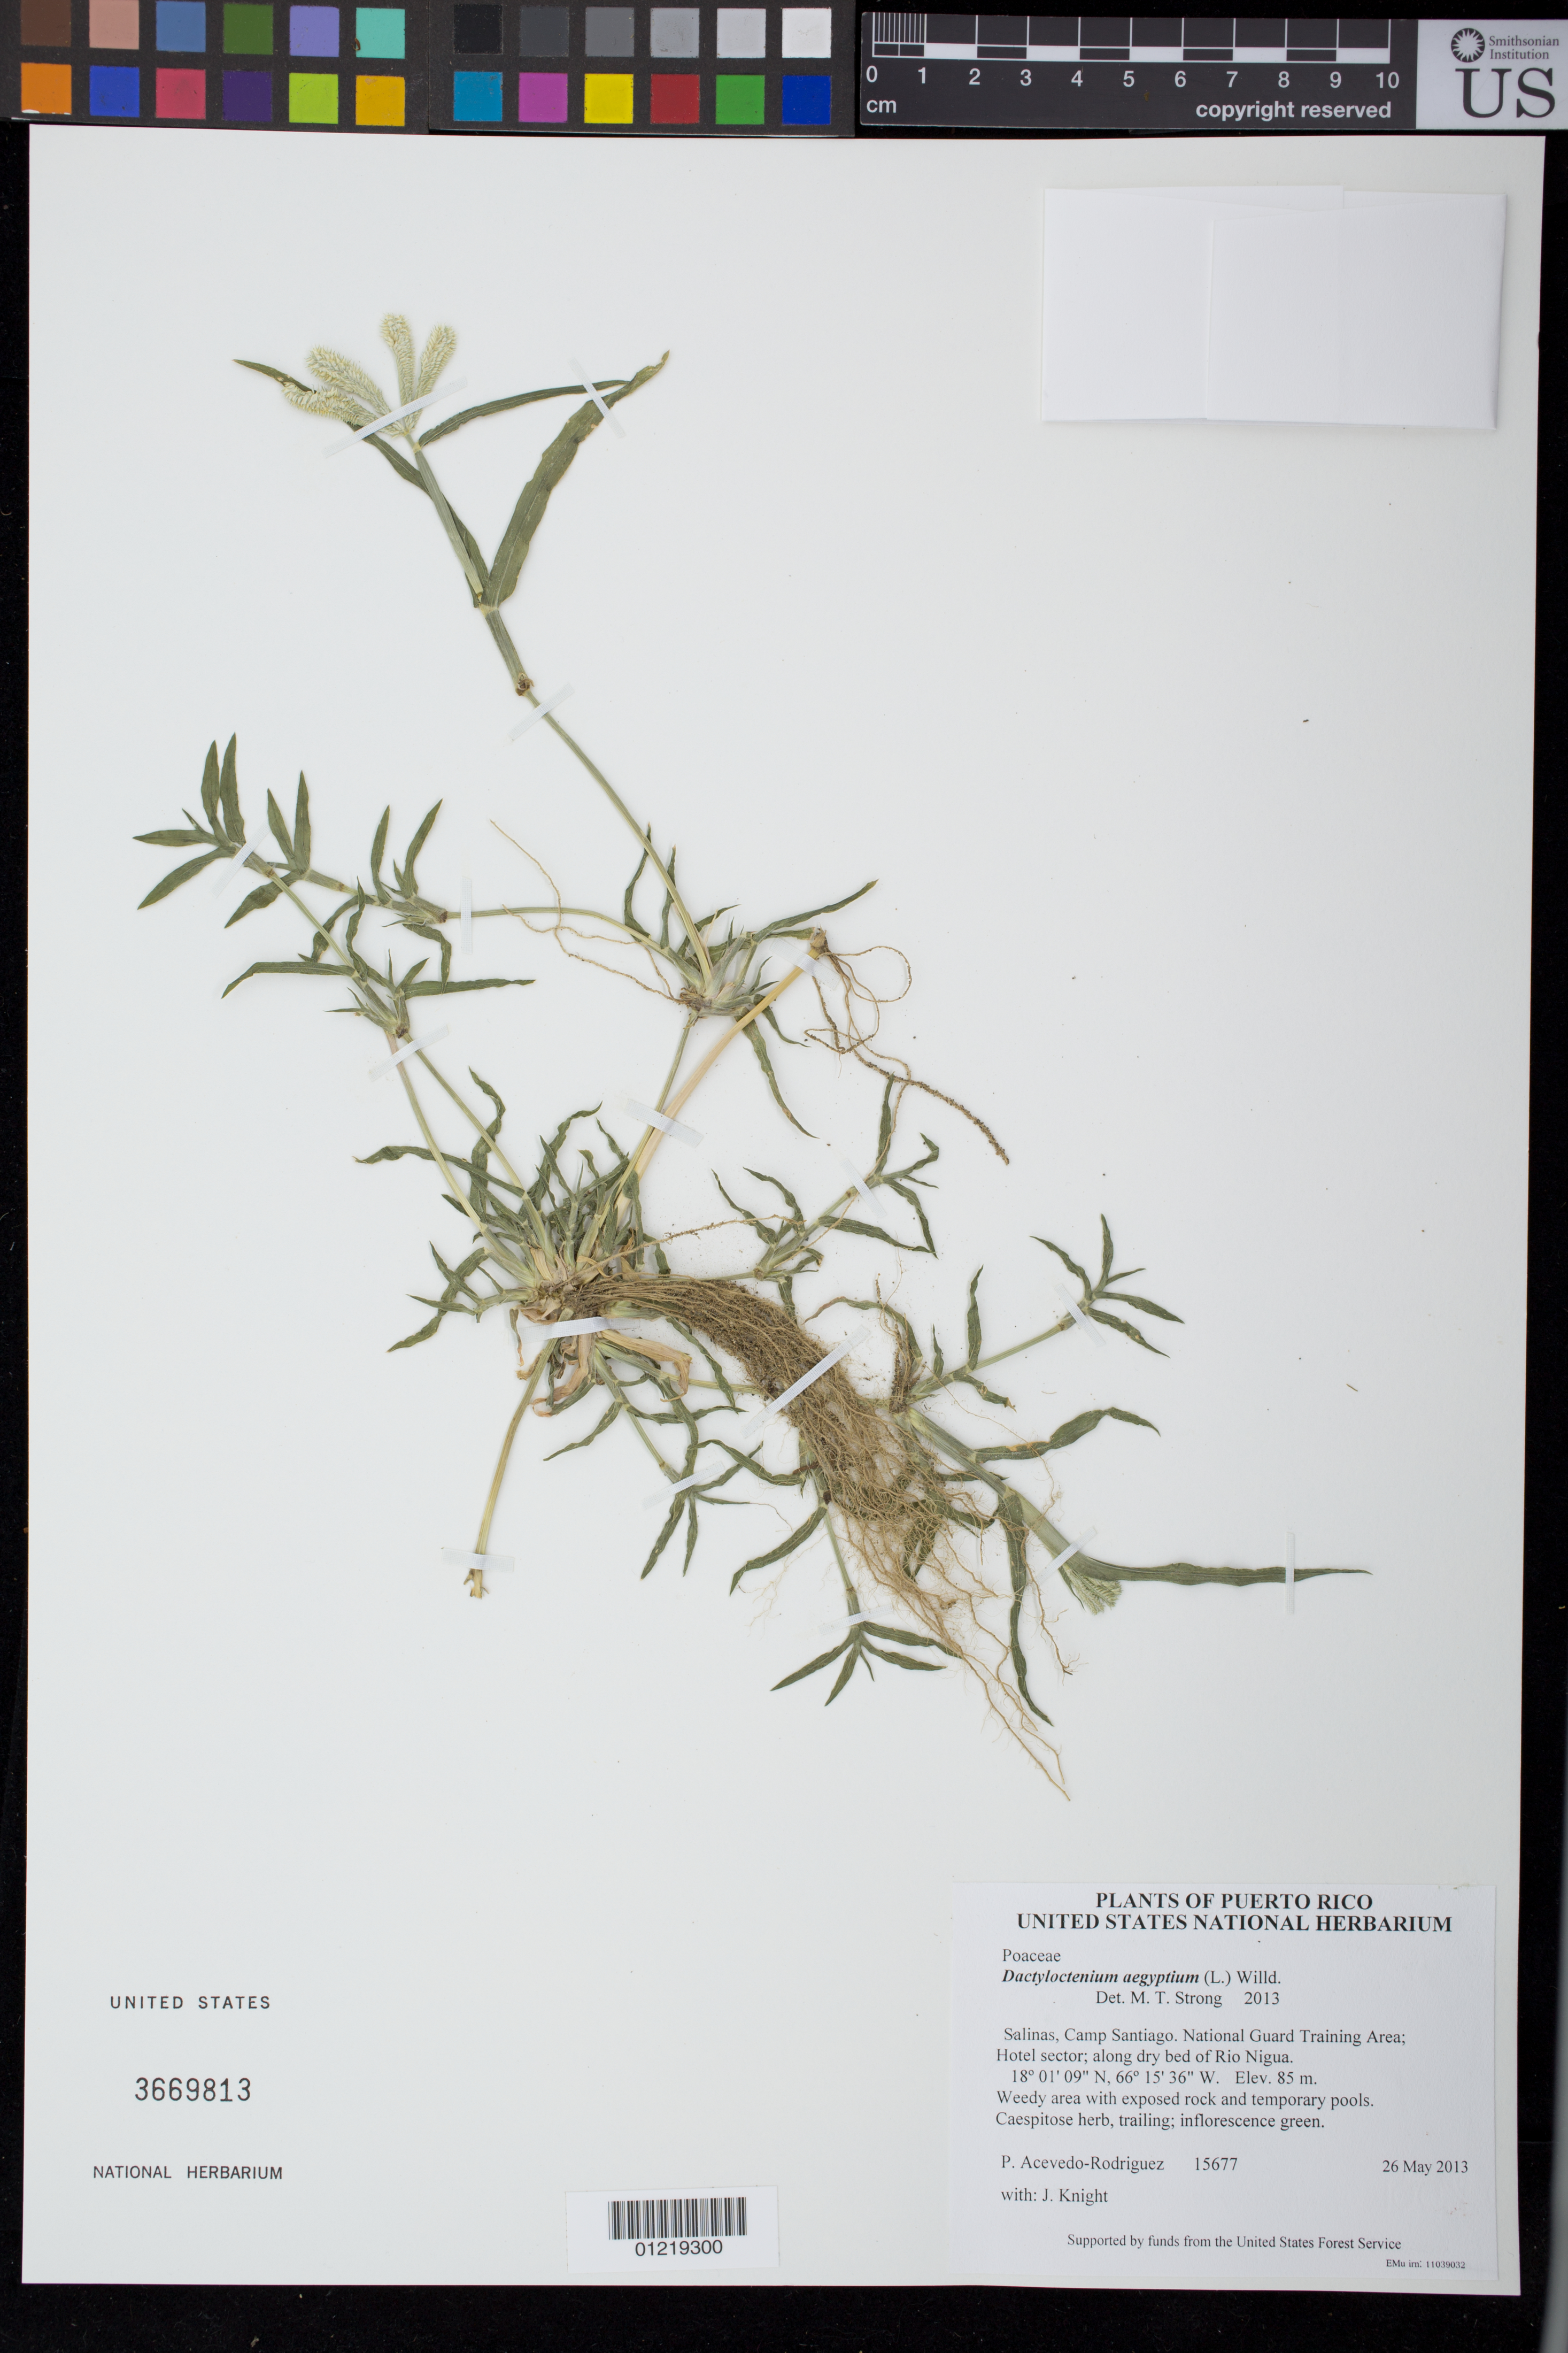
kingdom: Plantae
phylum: Tracheophyta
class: Liliopsida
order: Poales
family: Poaceae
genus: Dactyloctenium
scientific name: Dactyloctenium aegyptium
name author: (L.) Willd.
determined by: Strong, M. T., (US), Smithsonian Institution - National Museum of Natural History (UNITED STATES)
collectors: P. Acevedo-Rodr. & J. Knight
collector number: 15677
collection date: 2013-05-26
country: Puerto Rico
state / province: Salinas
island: Puerto Rico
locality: Camp Santiago. National Guard Training Area; Hotel sector; along dry bed of Rio Nigua.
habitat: Weedy area with exposed rock and temporary pools.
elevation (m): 85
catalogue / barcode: US 3669813